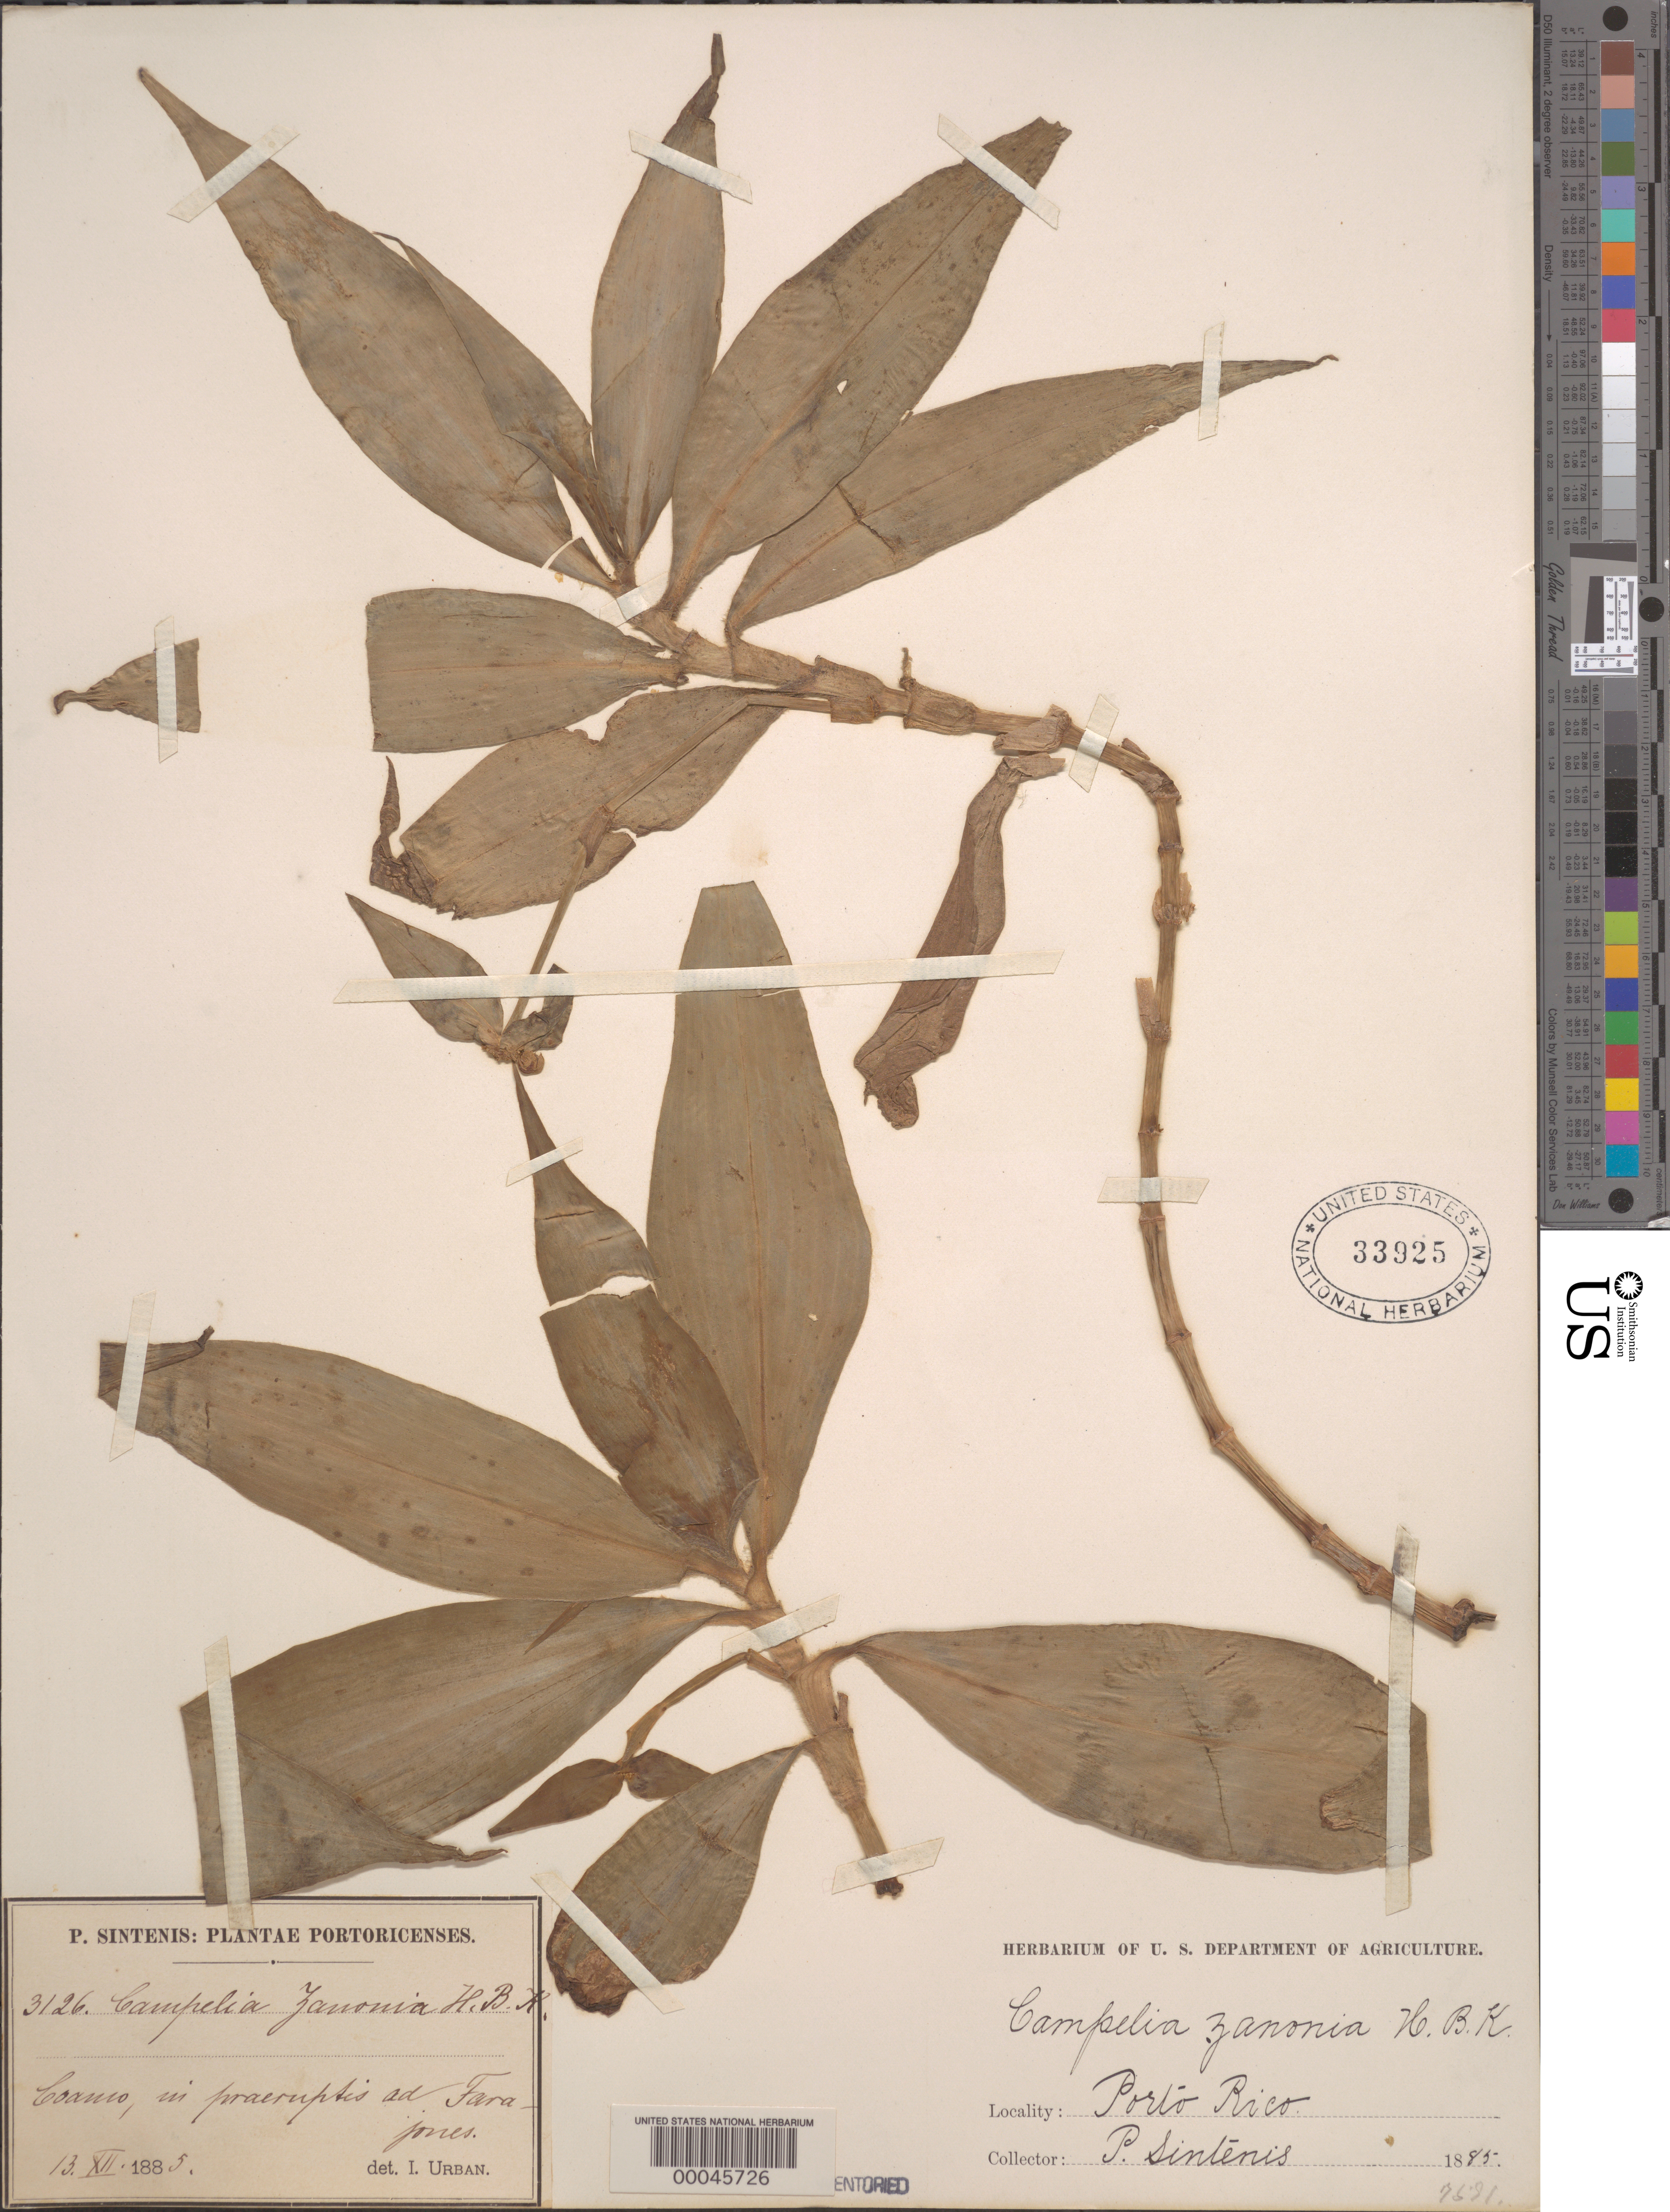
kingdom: Plantae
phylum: Tracheophyta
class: Liliopsida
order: Commelinales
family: Commelinaceae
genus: Tradescantia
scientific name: Tradescantia zanonia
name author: (L.) Sw.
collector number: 3126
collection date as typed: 13 Dec 1885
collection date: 1885-12-13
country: Puerto Rico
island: Greater Antilles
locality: Coamo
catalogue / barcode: US 33925